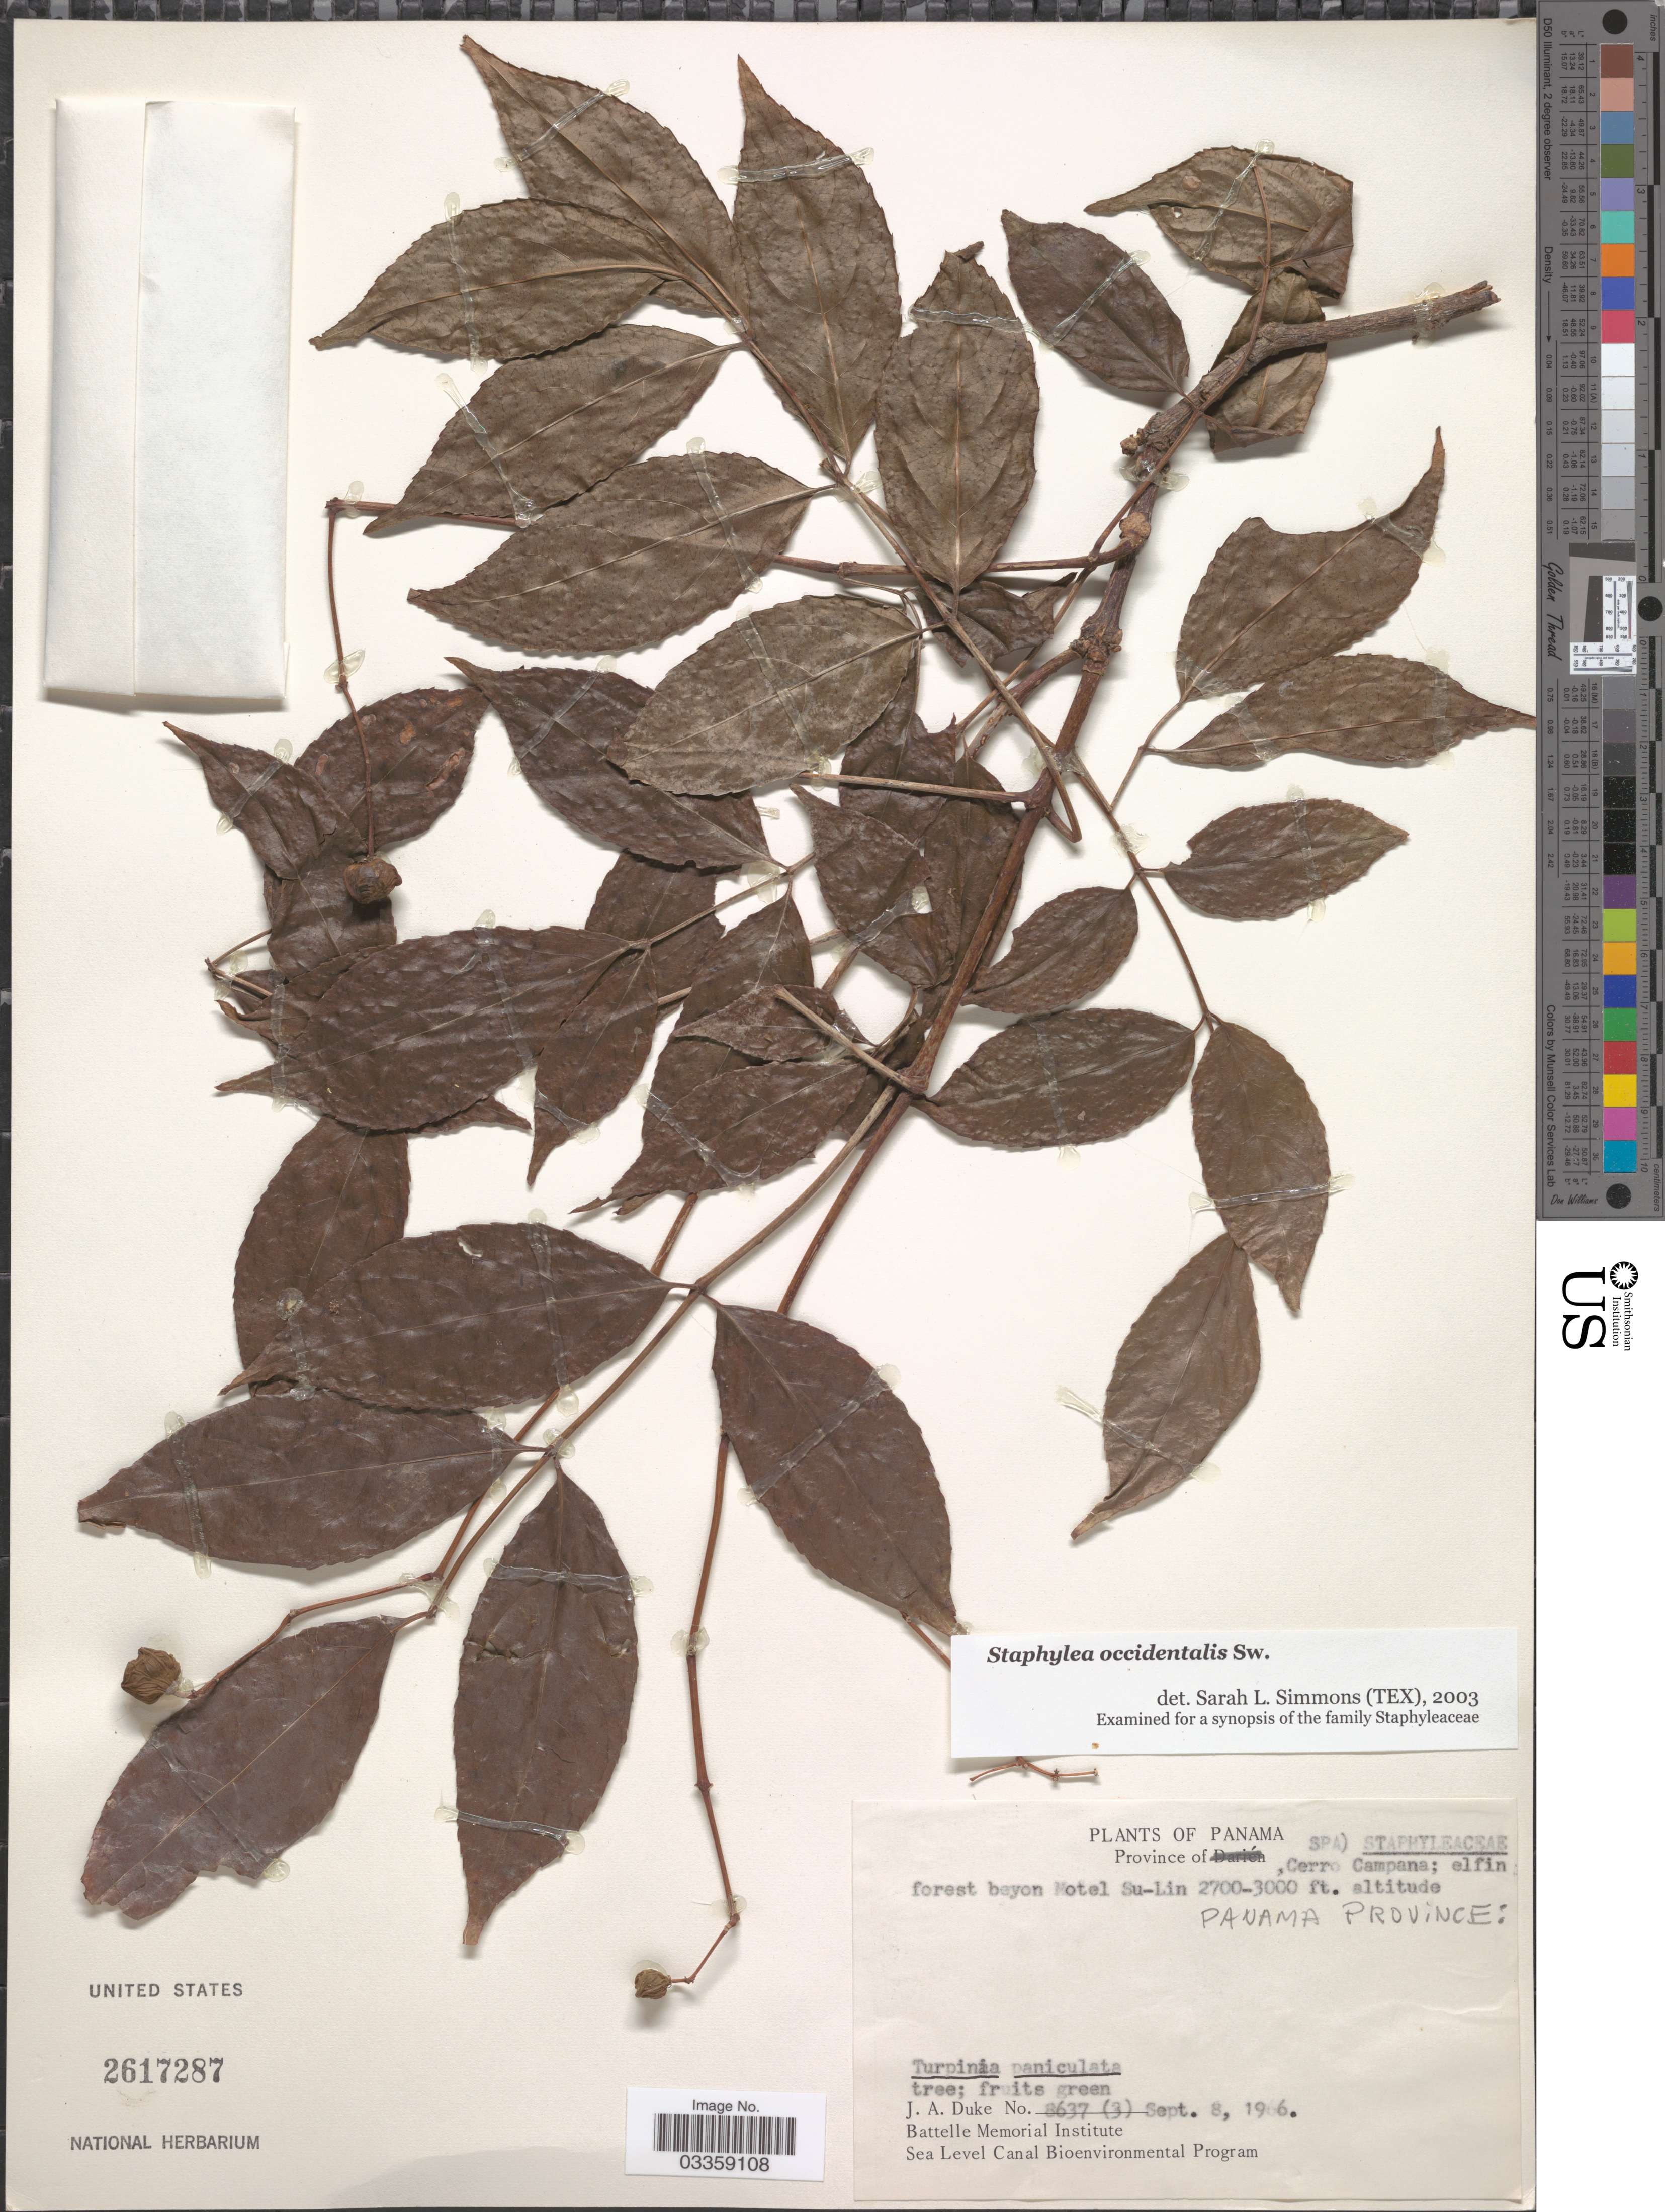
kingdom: Plantae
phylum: Tracheophyta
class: Magnoliopsida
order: Crossosomatales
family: Staphyleaceae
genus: Turpinia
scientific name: Turpinia occidentalis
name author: (Sw.) G. Don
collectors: J. A. Duke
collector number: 8637 (3)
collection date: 1966-09-08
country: Panama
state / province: Panamá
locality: Cerro Campana; elfin forest beyon Motel Su-Lin.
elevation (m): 823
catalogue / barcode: US 2617287